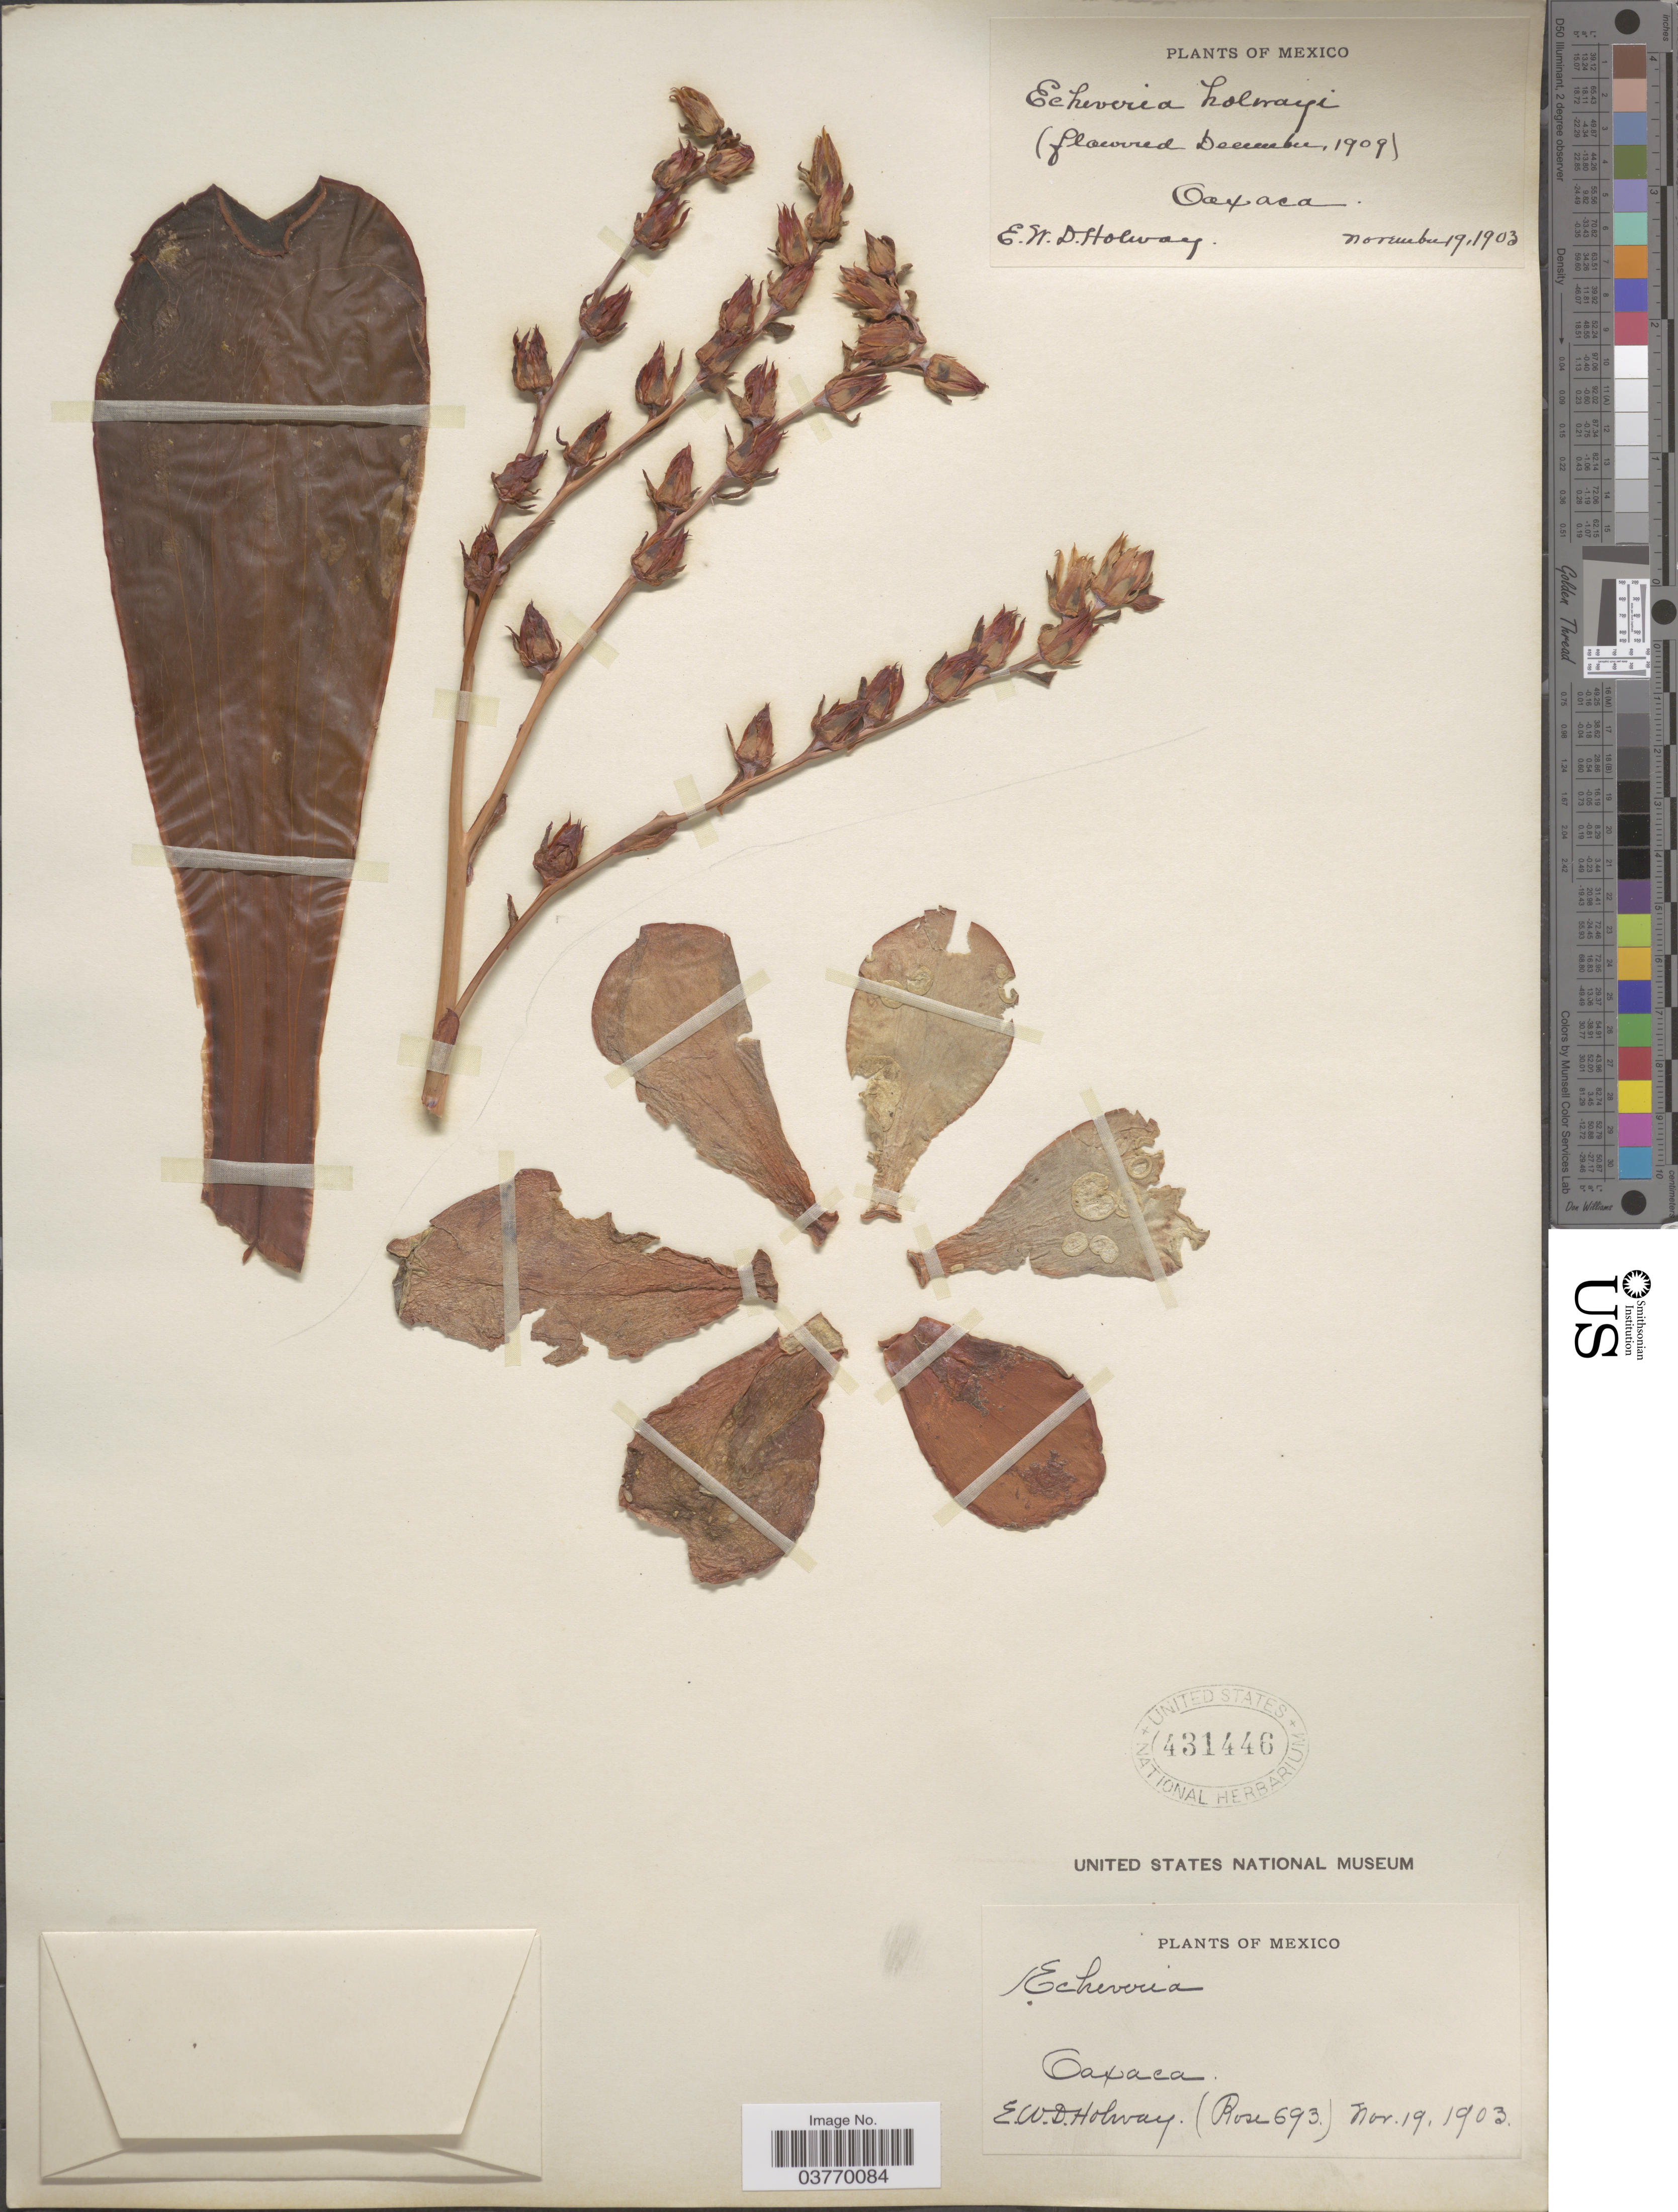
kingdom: Plantae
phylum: Tracheophyta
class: Magnoliopsida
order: Saxifragales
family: Crassulaceae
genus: Echeveria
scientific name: Echeveria acutifolia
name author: Lindl.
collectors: E. W. D. Holway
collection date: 1903-11-19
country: Mexico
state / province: Oaxaca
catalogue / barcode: US 431446